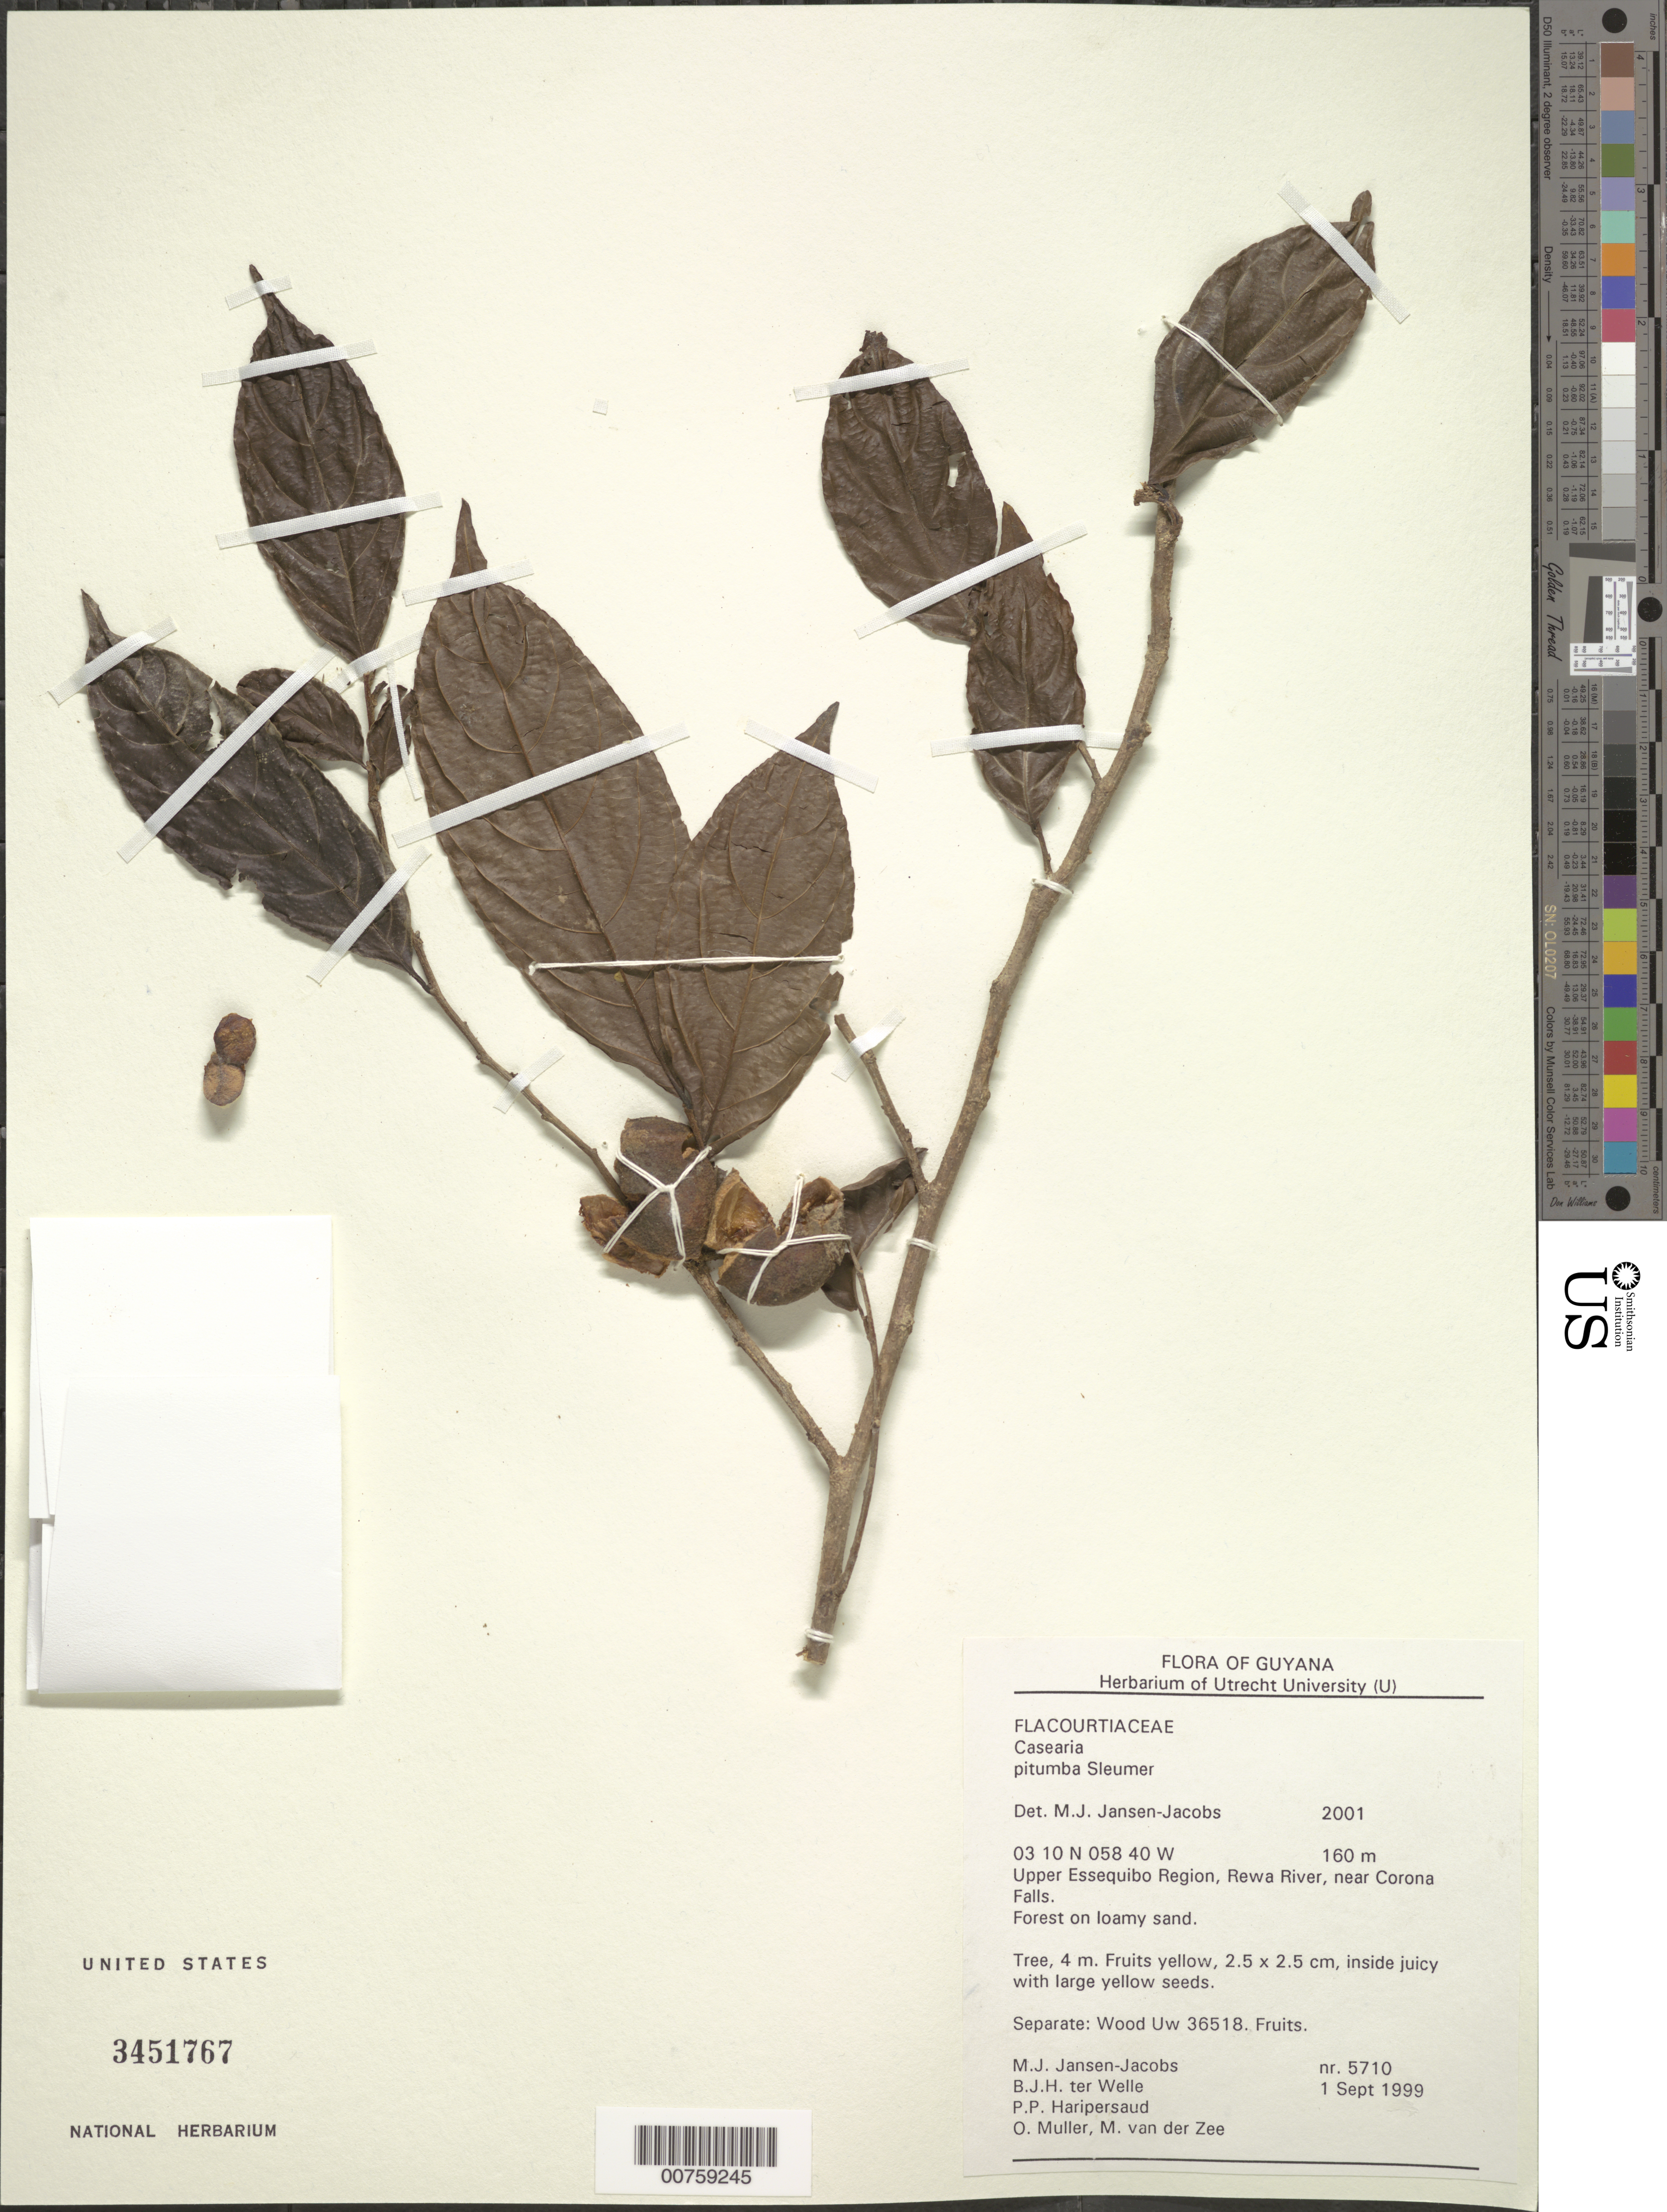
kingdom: Plantae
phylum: Tracheophyta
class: Magnoliopsida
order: Malpighiales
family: Salicaceae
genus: Casearia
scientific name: Casearia pitumba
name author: Sleumer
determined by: Jansen-Jacobs, M. J., (U), Nationaal Herbarium Nederland, Utrecht University branch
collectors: M. J. Jansen-Jacobs, B. Welle, P. Haripersaud, O. Muller & M. van der Zee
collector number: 5710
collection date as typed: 1-Sep-99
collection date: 1999-09-01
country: Guyana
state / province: U. Takutu-U. Essequibo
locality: Rewa River, near Corona Falls, Upper Essequibo Region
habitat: Forest on loamy sand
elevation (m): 160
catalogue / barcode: US 3451767